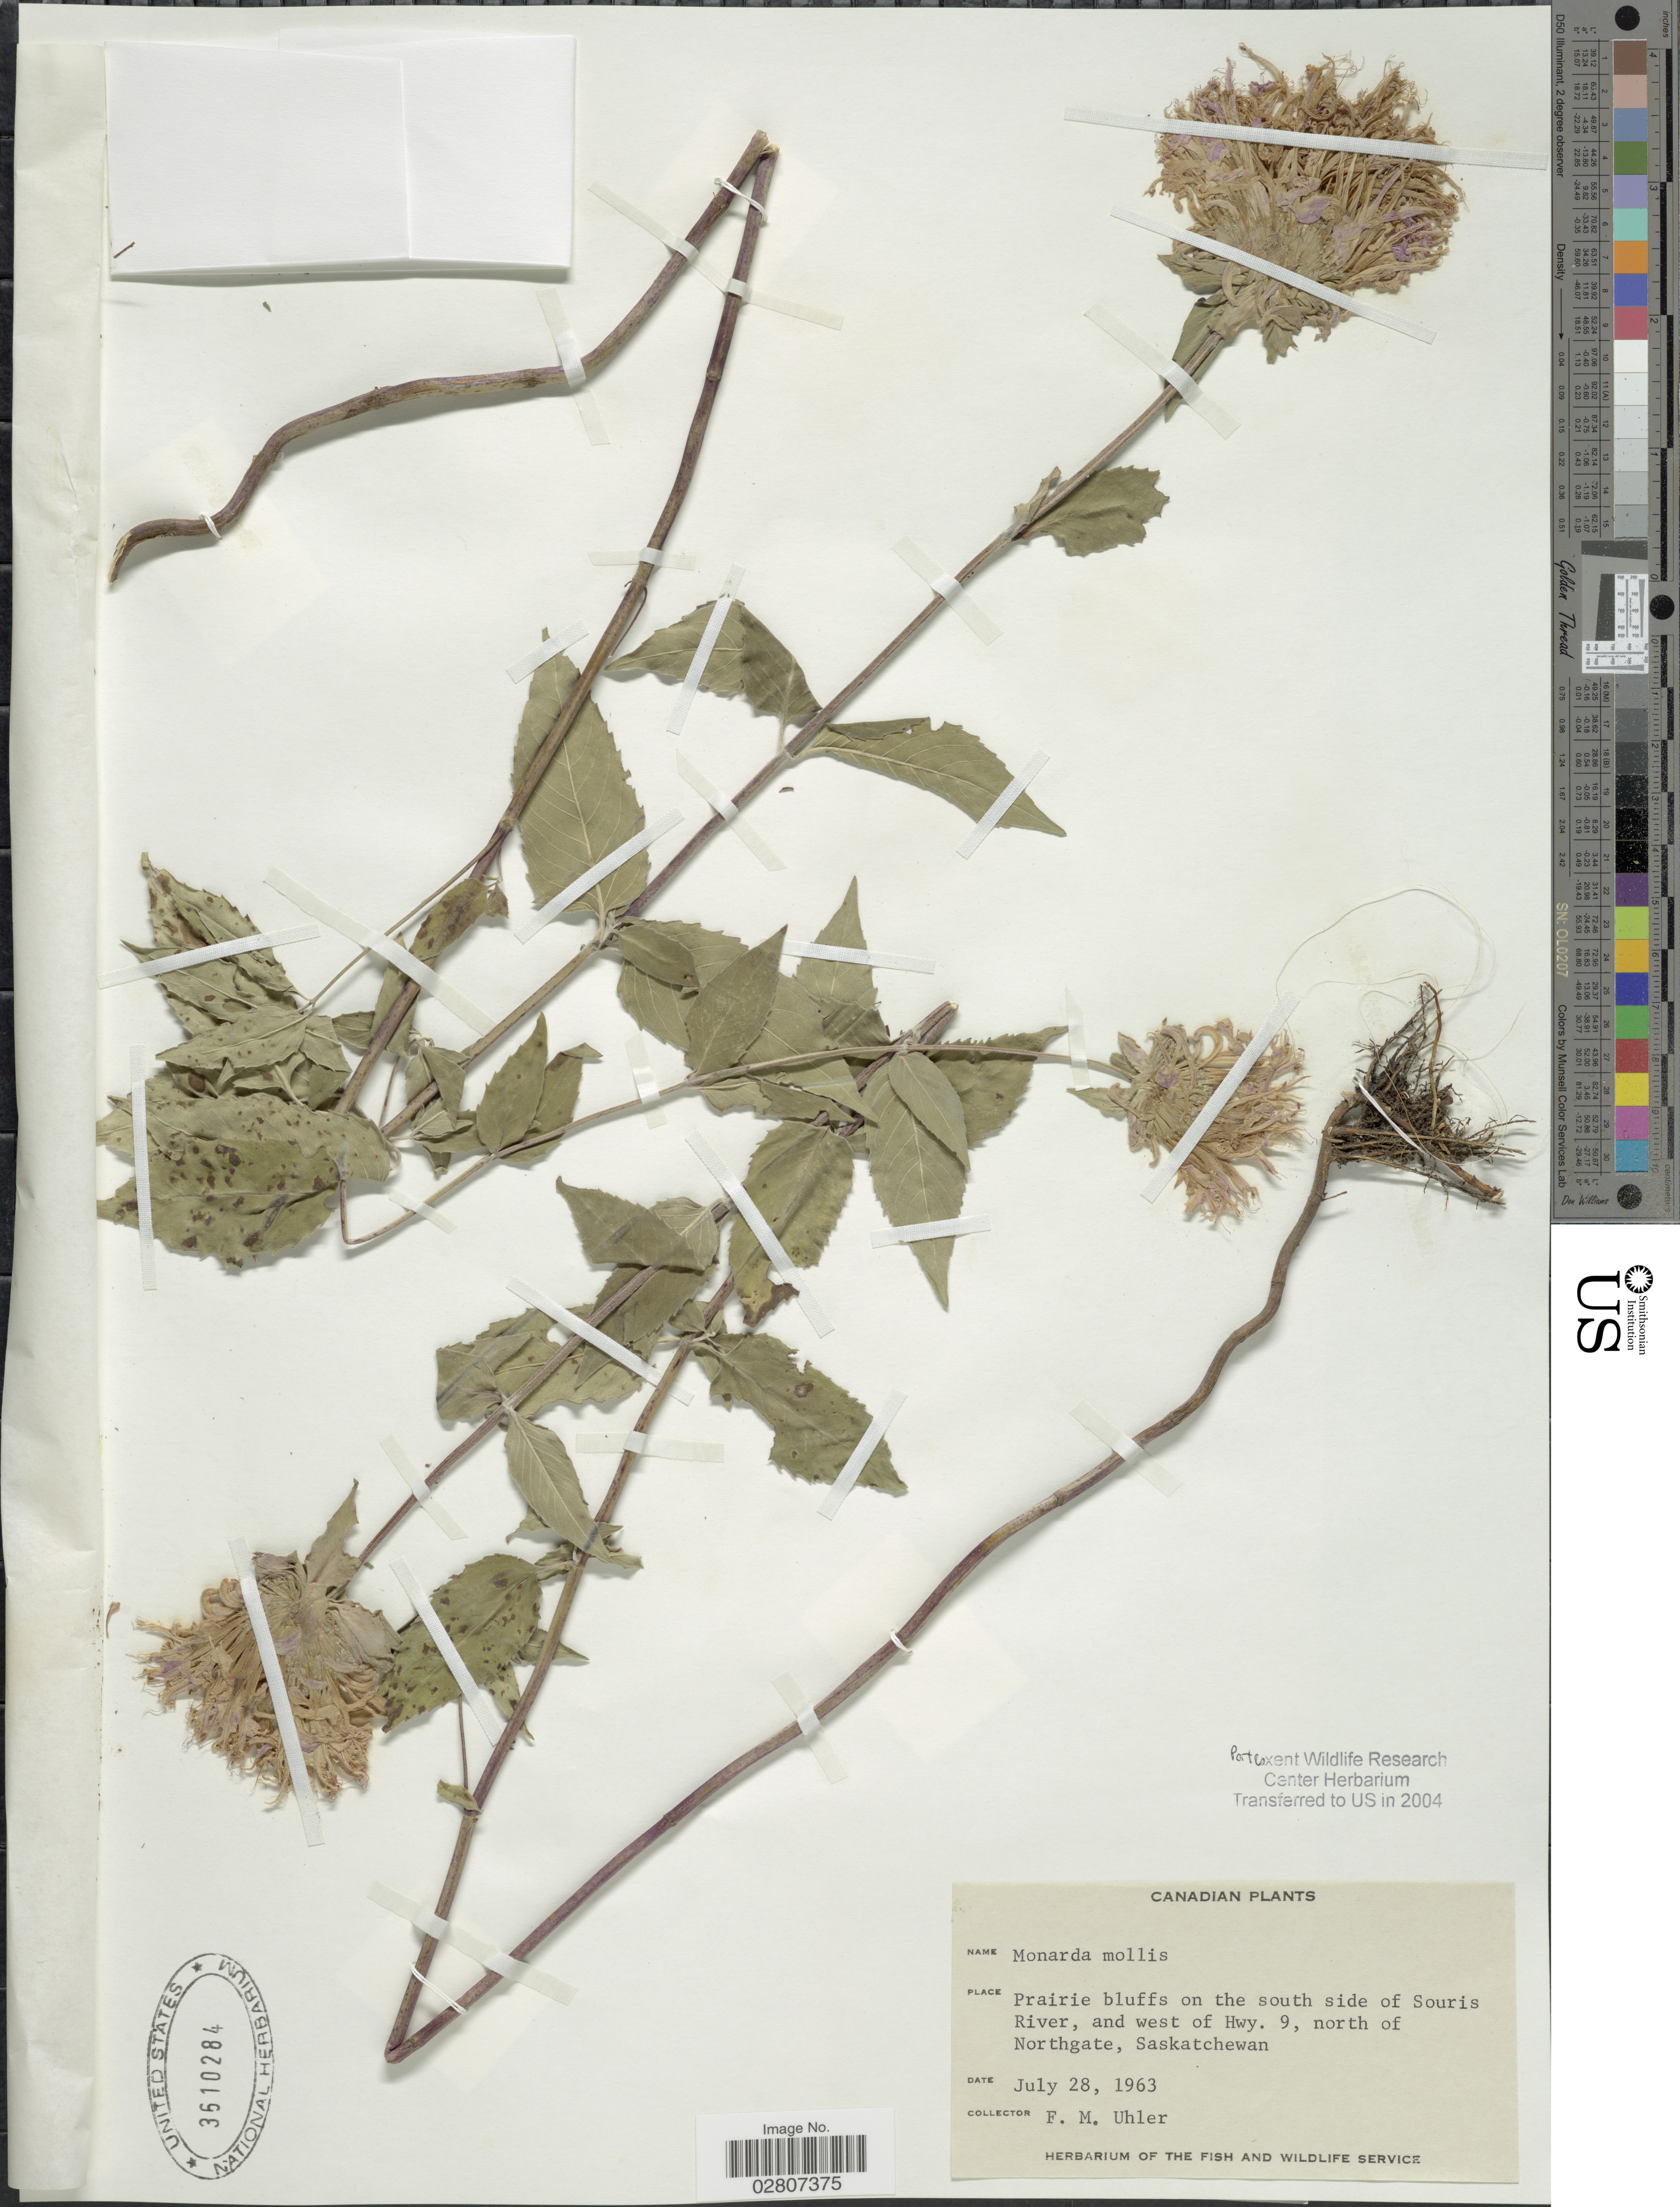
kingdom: Plantae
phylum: Tracheophyta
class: Magnoliopsida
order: Lamiales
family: Lamiaceae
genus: Monarda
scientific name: Monarda fistulosa var. mollis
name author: (L.) L.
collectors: F. M. Uhler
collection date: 1963-07-28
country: Canada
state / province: Saskatchewan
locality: Prairie bluffs on the south side of Souris River, and west of Hwy. 9, north of Northgate, Saskatchewan.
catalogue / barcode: US 3610284